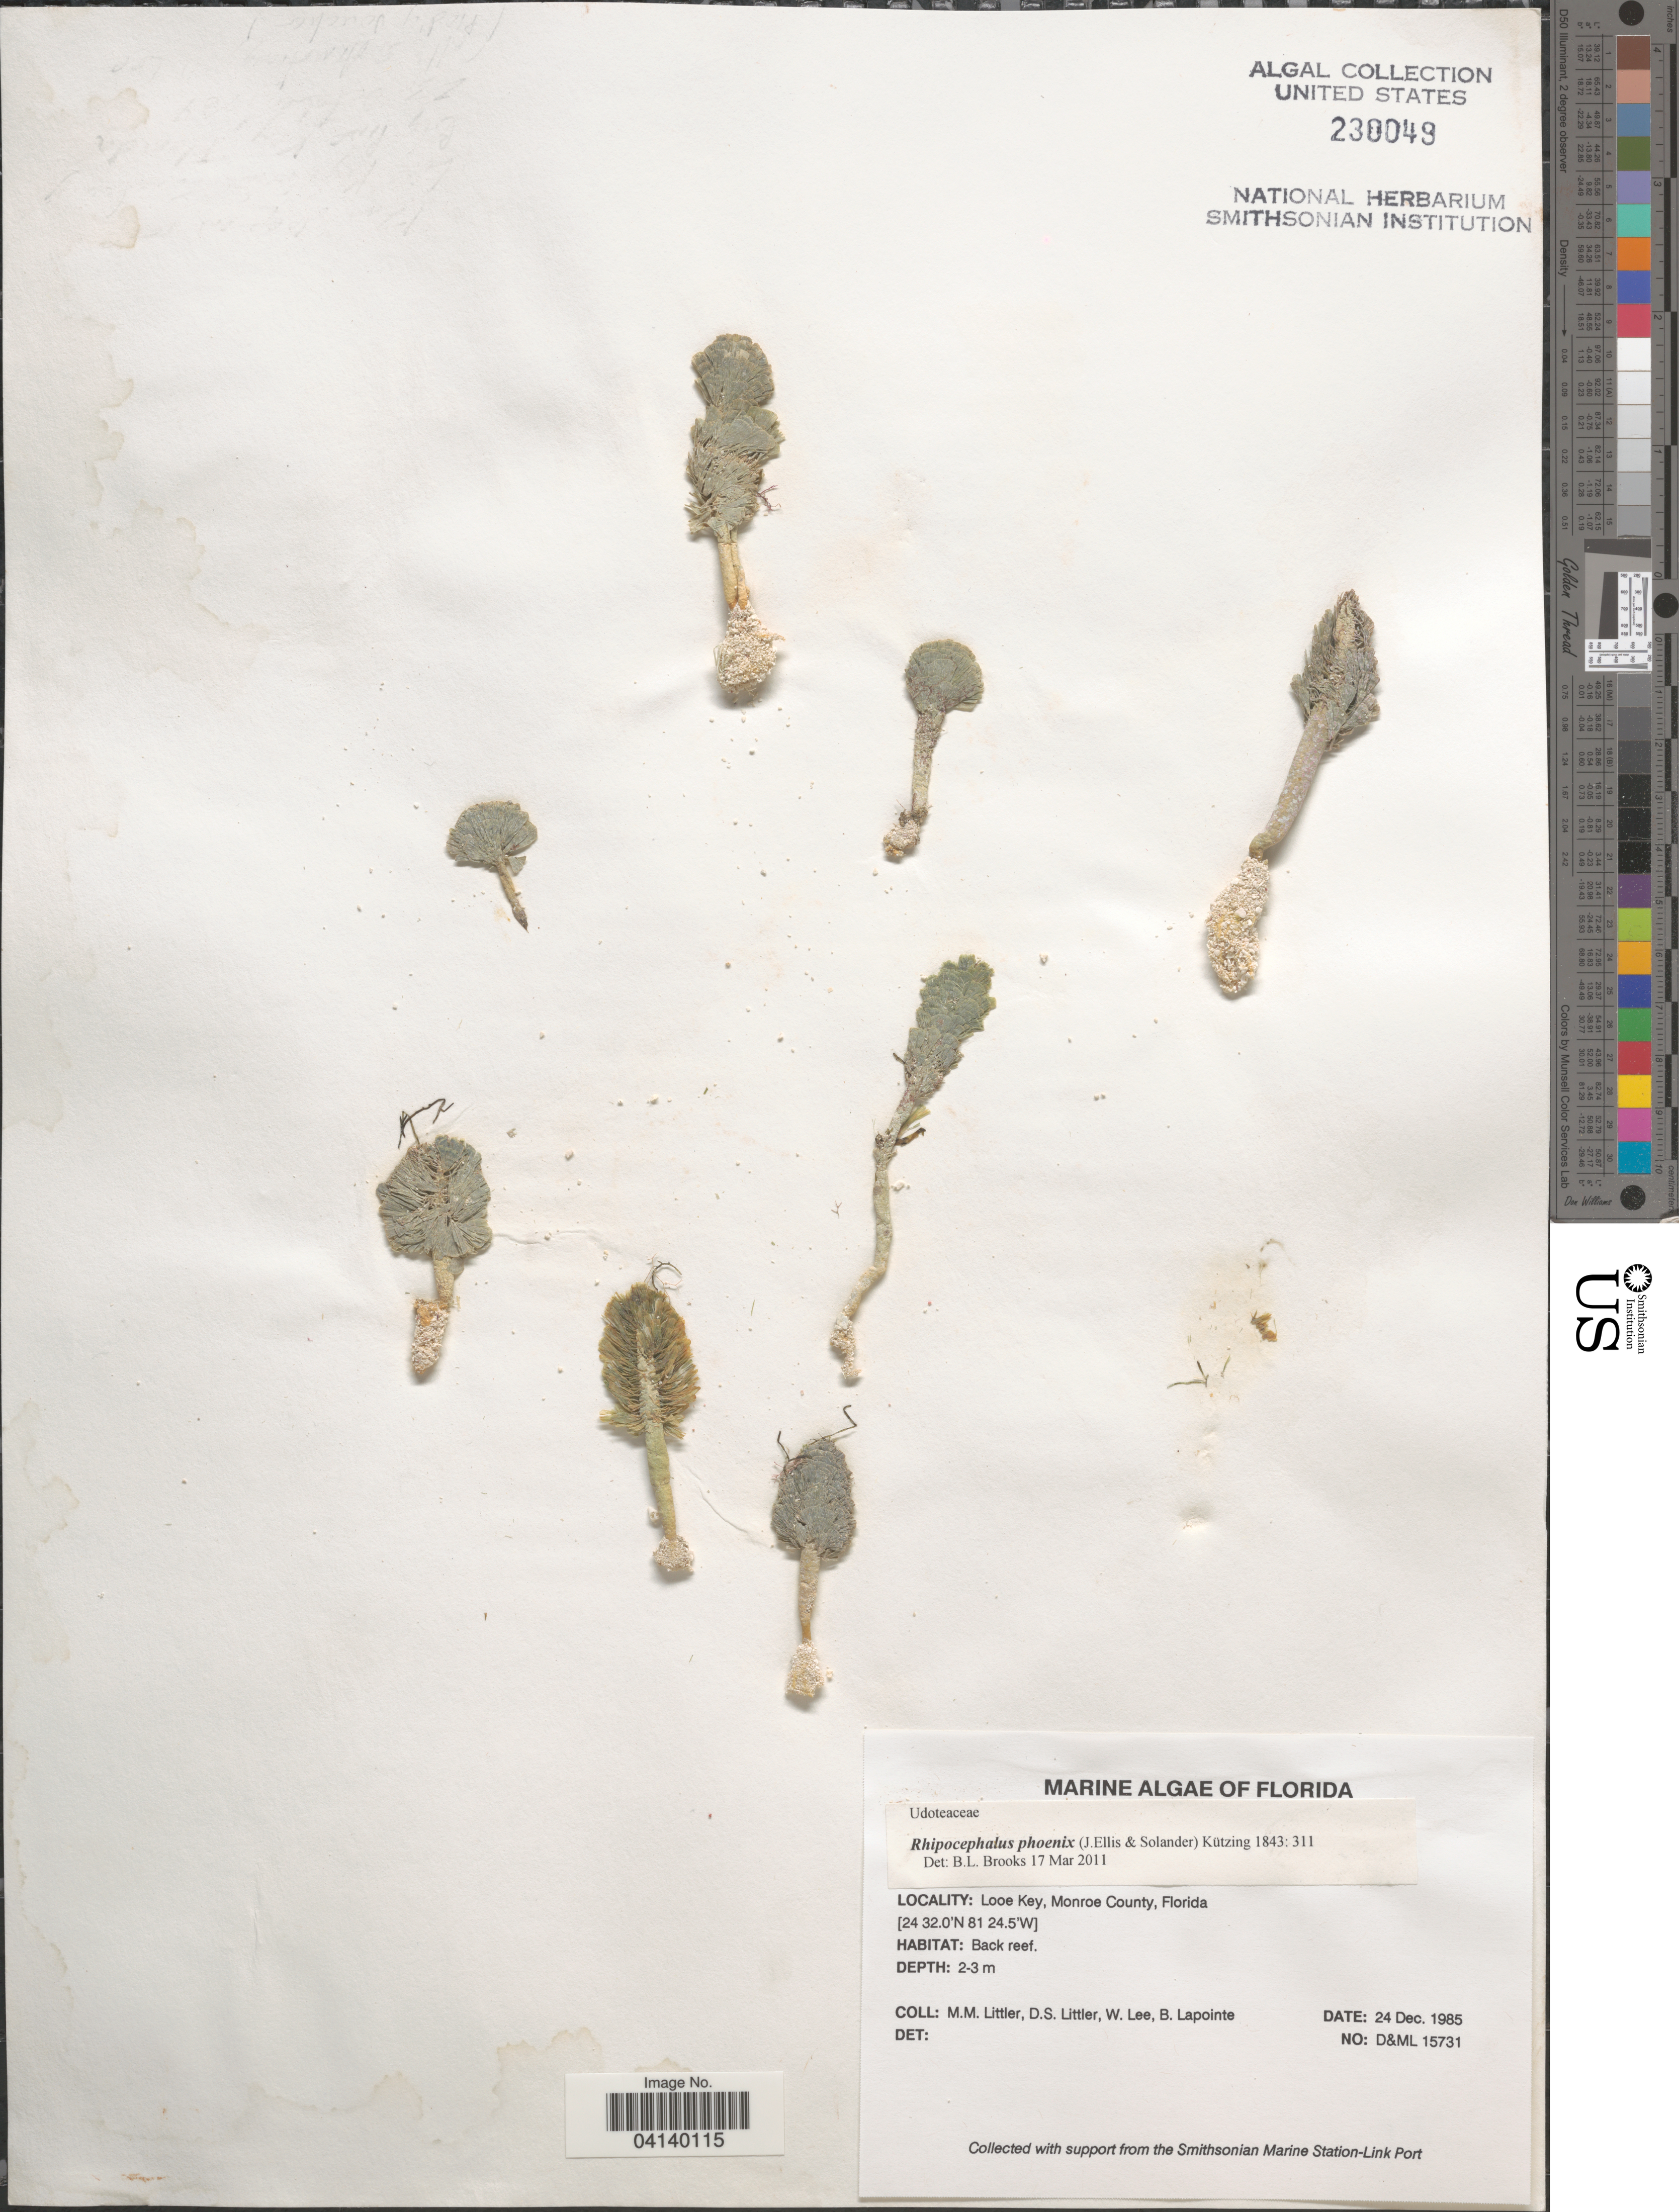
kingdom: Plantae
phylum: Chlorophyta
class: Ulvophyceae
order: Bryopsidales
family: Udoteaceae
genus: Rhipocephalus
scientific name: Rhipocephalus phoenix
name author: (J. Ellis & Sol.) Kütz.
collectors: D. S. Littler, W. Lee & B. Lapointe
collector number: D&ML15731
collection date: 1985-12-24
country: United States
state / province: Florida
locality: Looe Key, Monroe County.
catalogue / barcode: US 230049